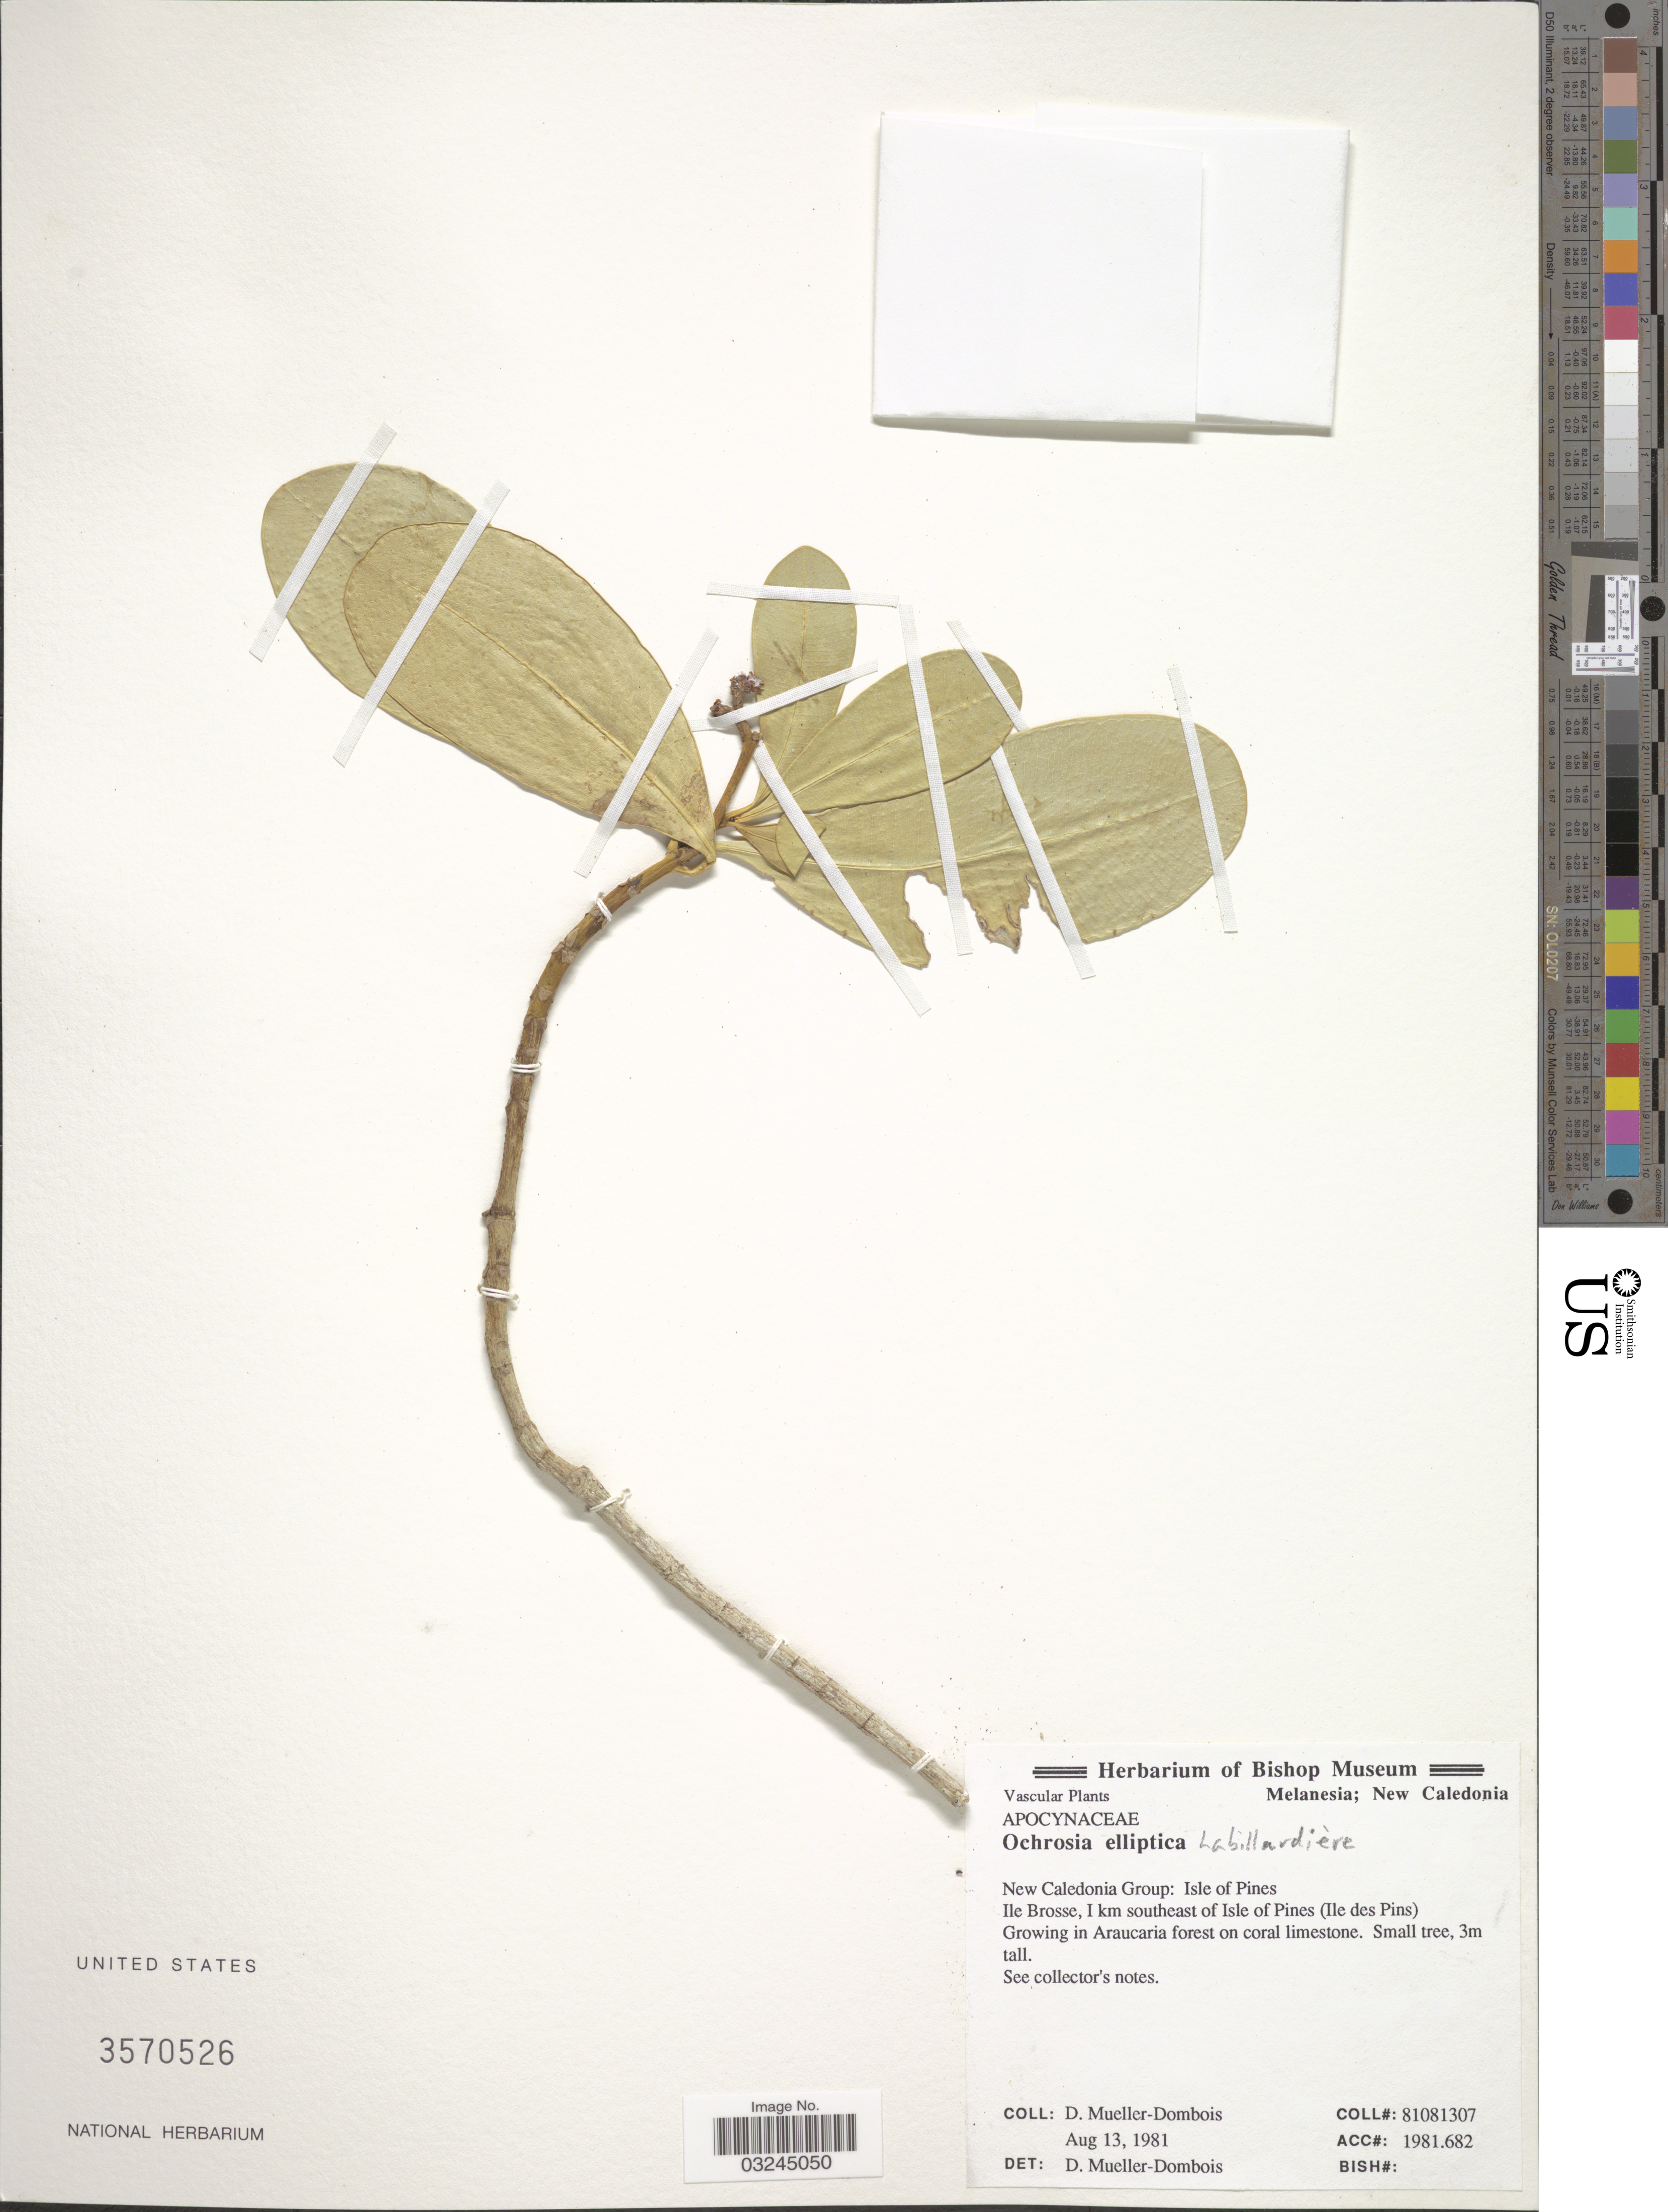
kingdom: Plantae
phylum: Tracheophyta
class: Magnoliopsida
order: Gentianales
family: Apocynaceae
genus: Ochrosia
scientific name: Ochrosia elliptica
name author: Labill.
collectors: D. Mueller-Dombois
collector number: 81081307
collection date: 1981-08-13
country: New Caledonia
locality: Melanesia. New Caledonia Group: Isle of Pines. Ile Brosse, 1 km southeast of Isle of Pines (Ile des Pins).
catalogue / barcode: US 3570526